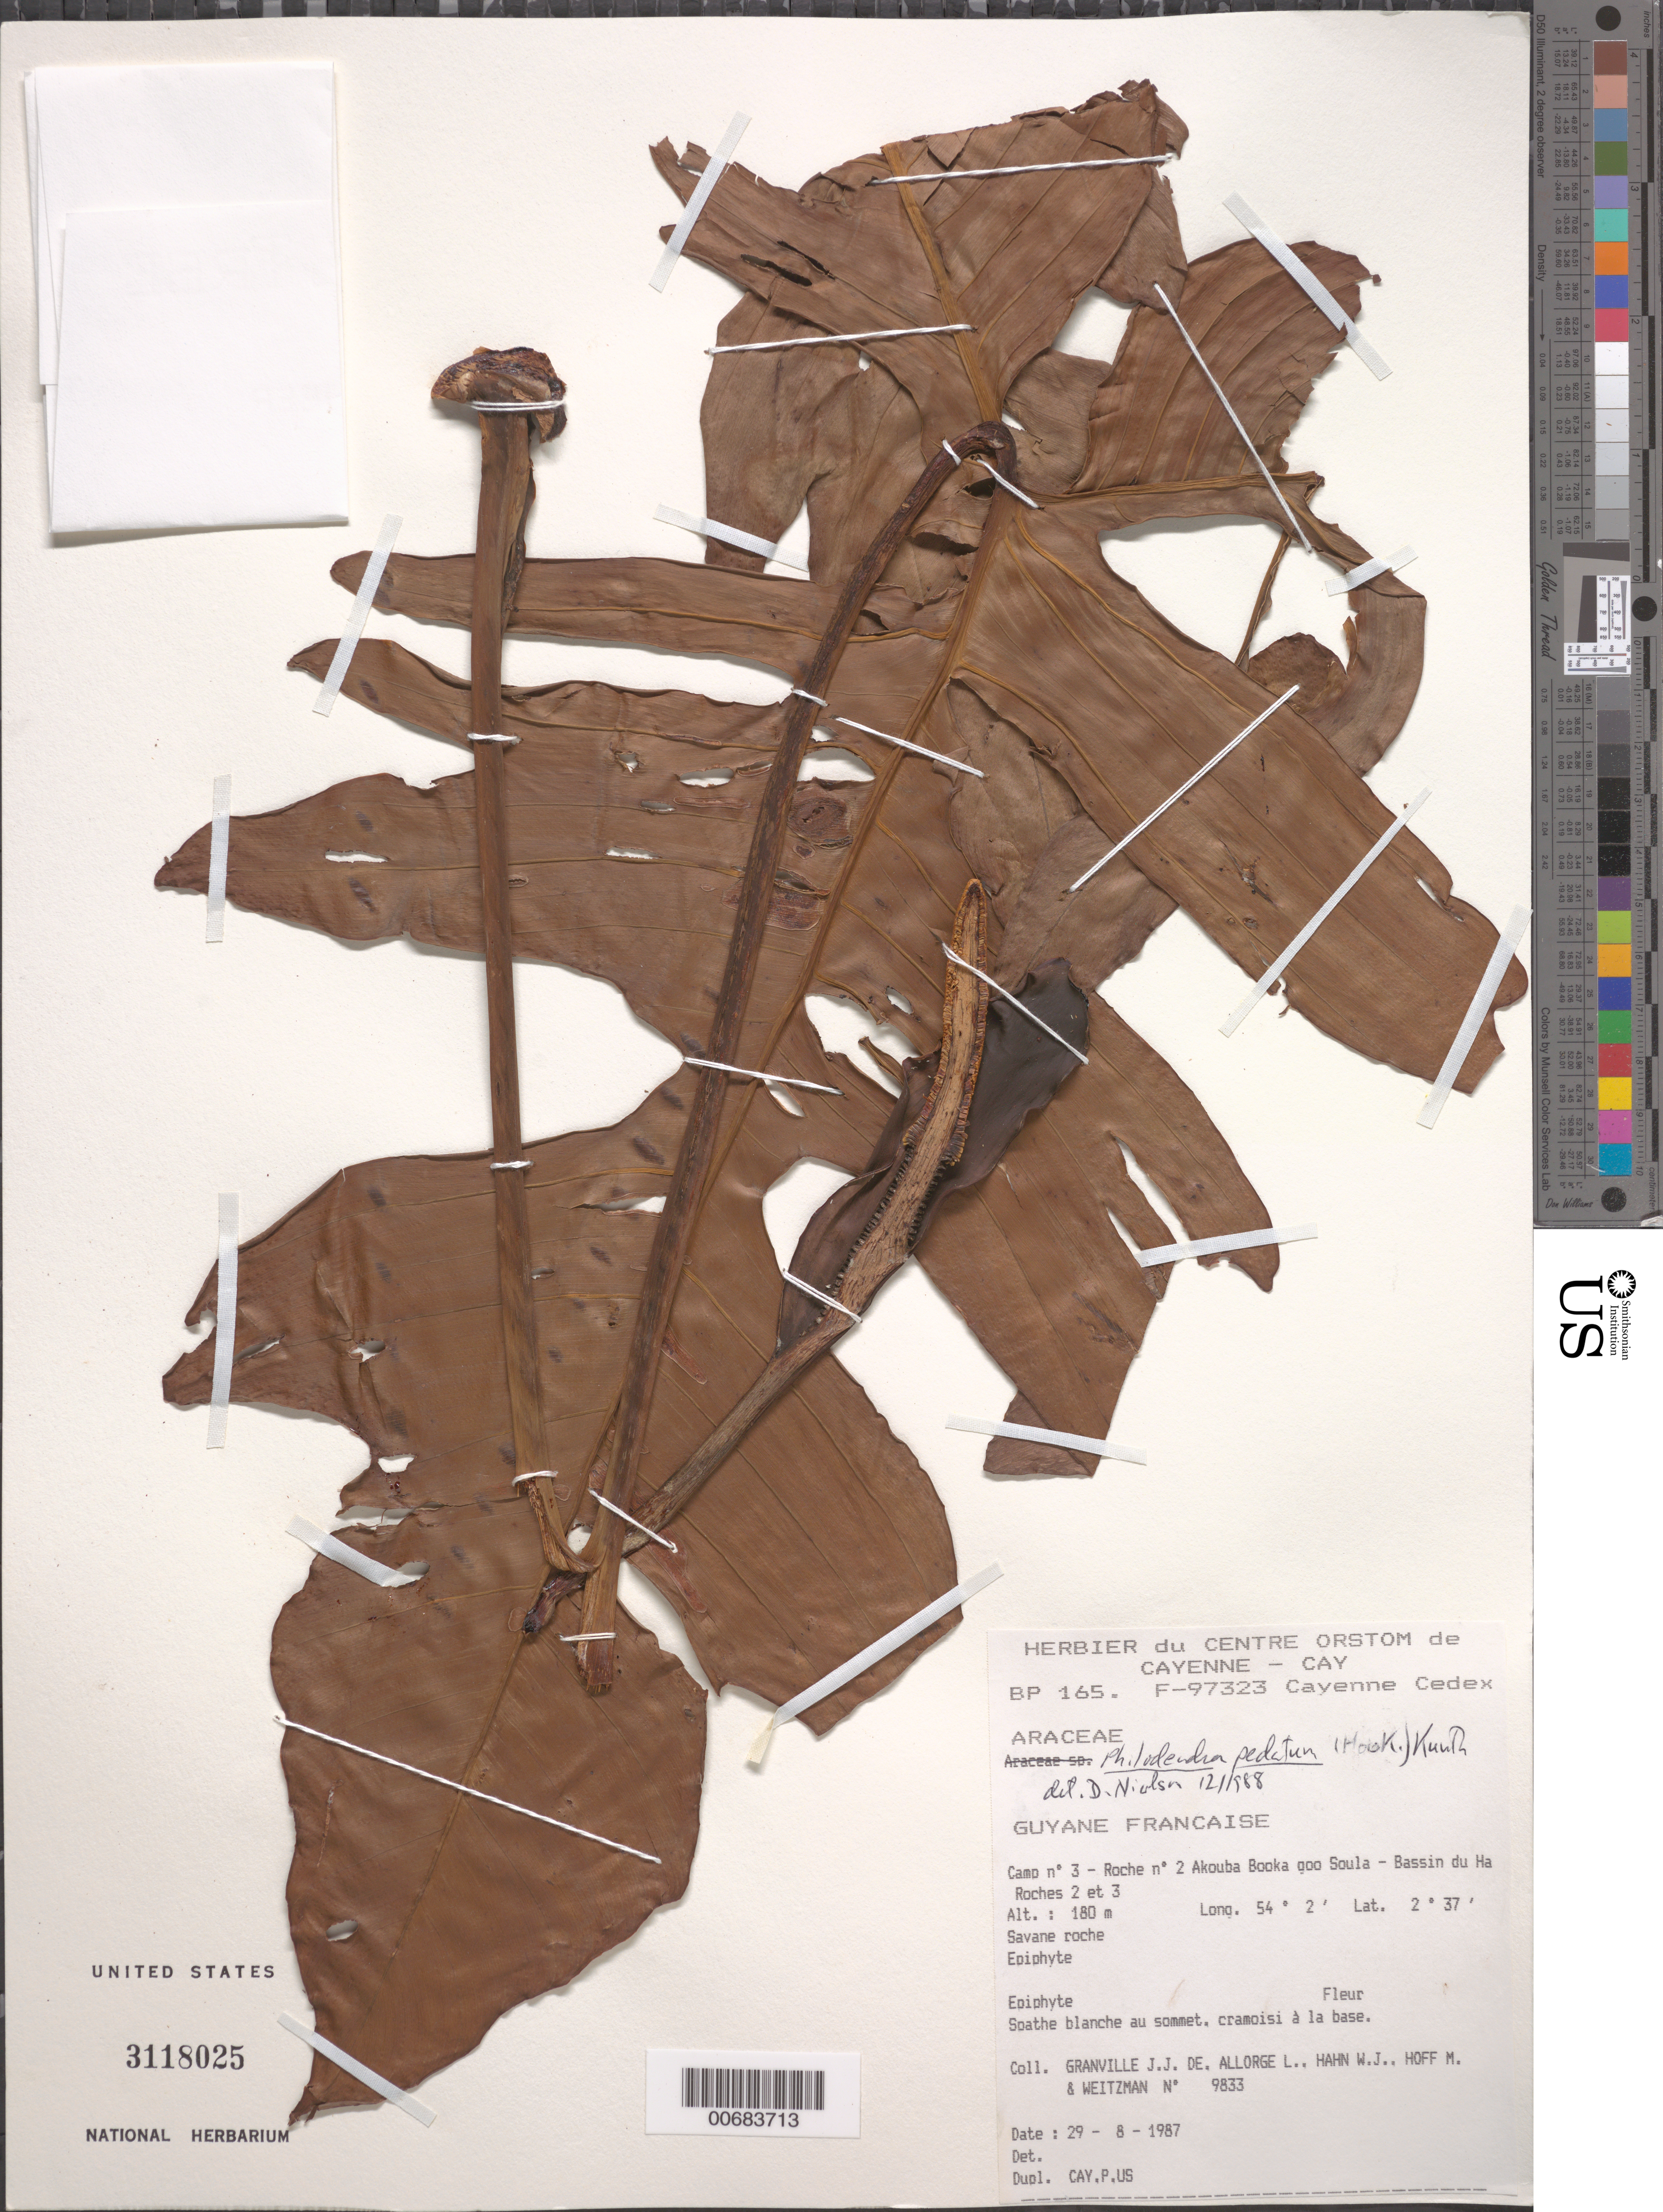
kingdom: Plantae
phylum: Tracheophyta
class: Liliopsida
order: Alismatales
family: Araceae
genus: Philodendron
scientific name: Philodendron pedatum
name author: (Hook.) Kunth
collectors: J.-J. de Granville, L. Allorge, W. J. Hahn, M. Hoff & A. L. Weitzman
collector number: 9833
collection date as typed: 29-Aug-87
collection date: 1987-08-29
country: French Guiana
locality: Akouba Booka goo Soula, Camp #3, Roche no. 2, Bassin du Haut-Marouini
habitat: Savanne roche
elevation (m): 180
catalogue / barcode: US 3118025